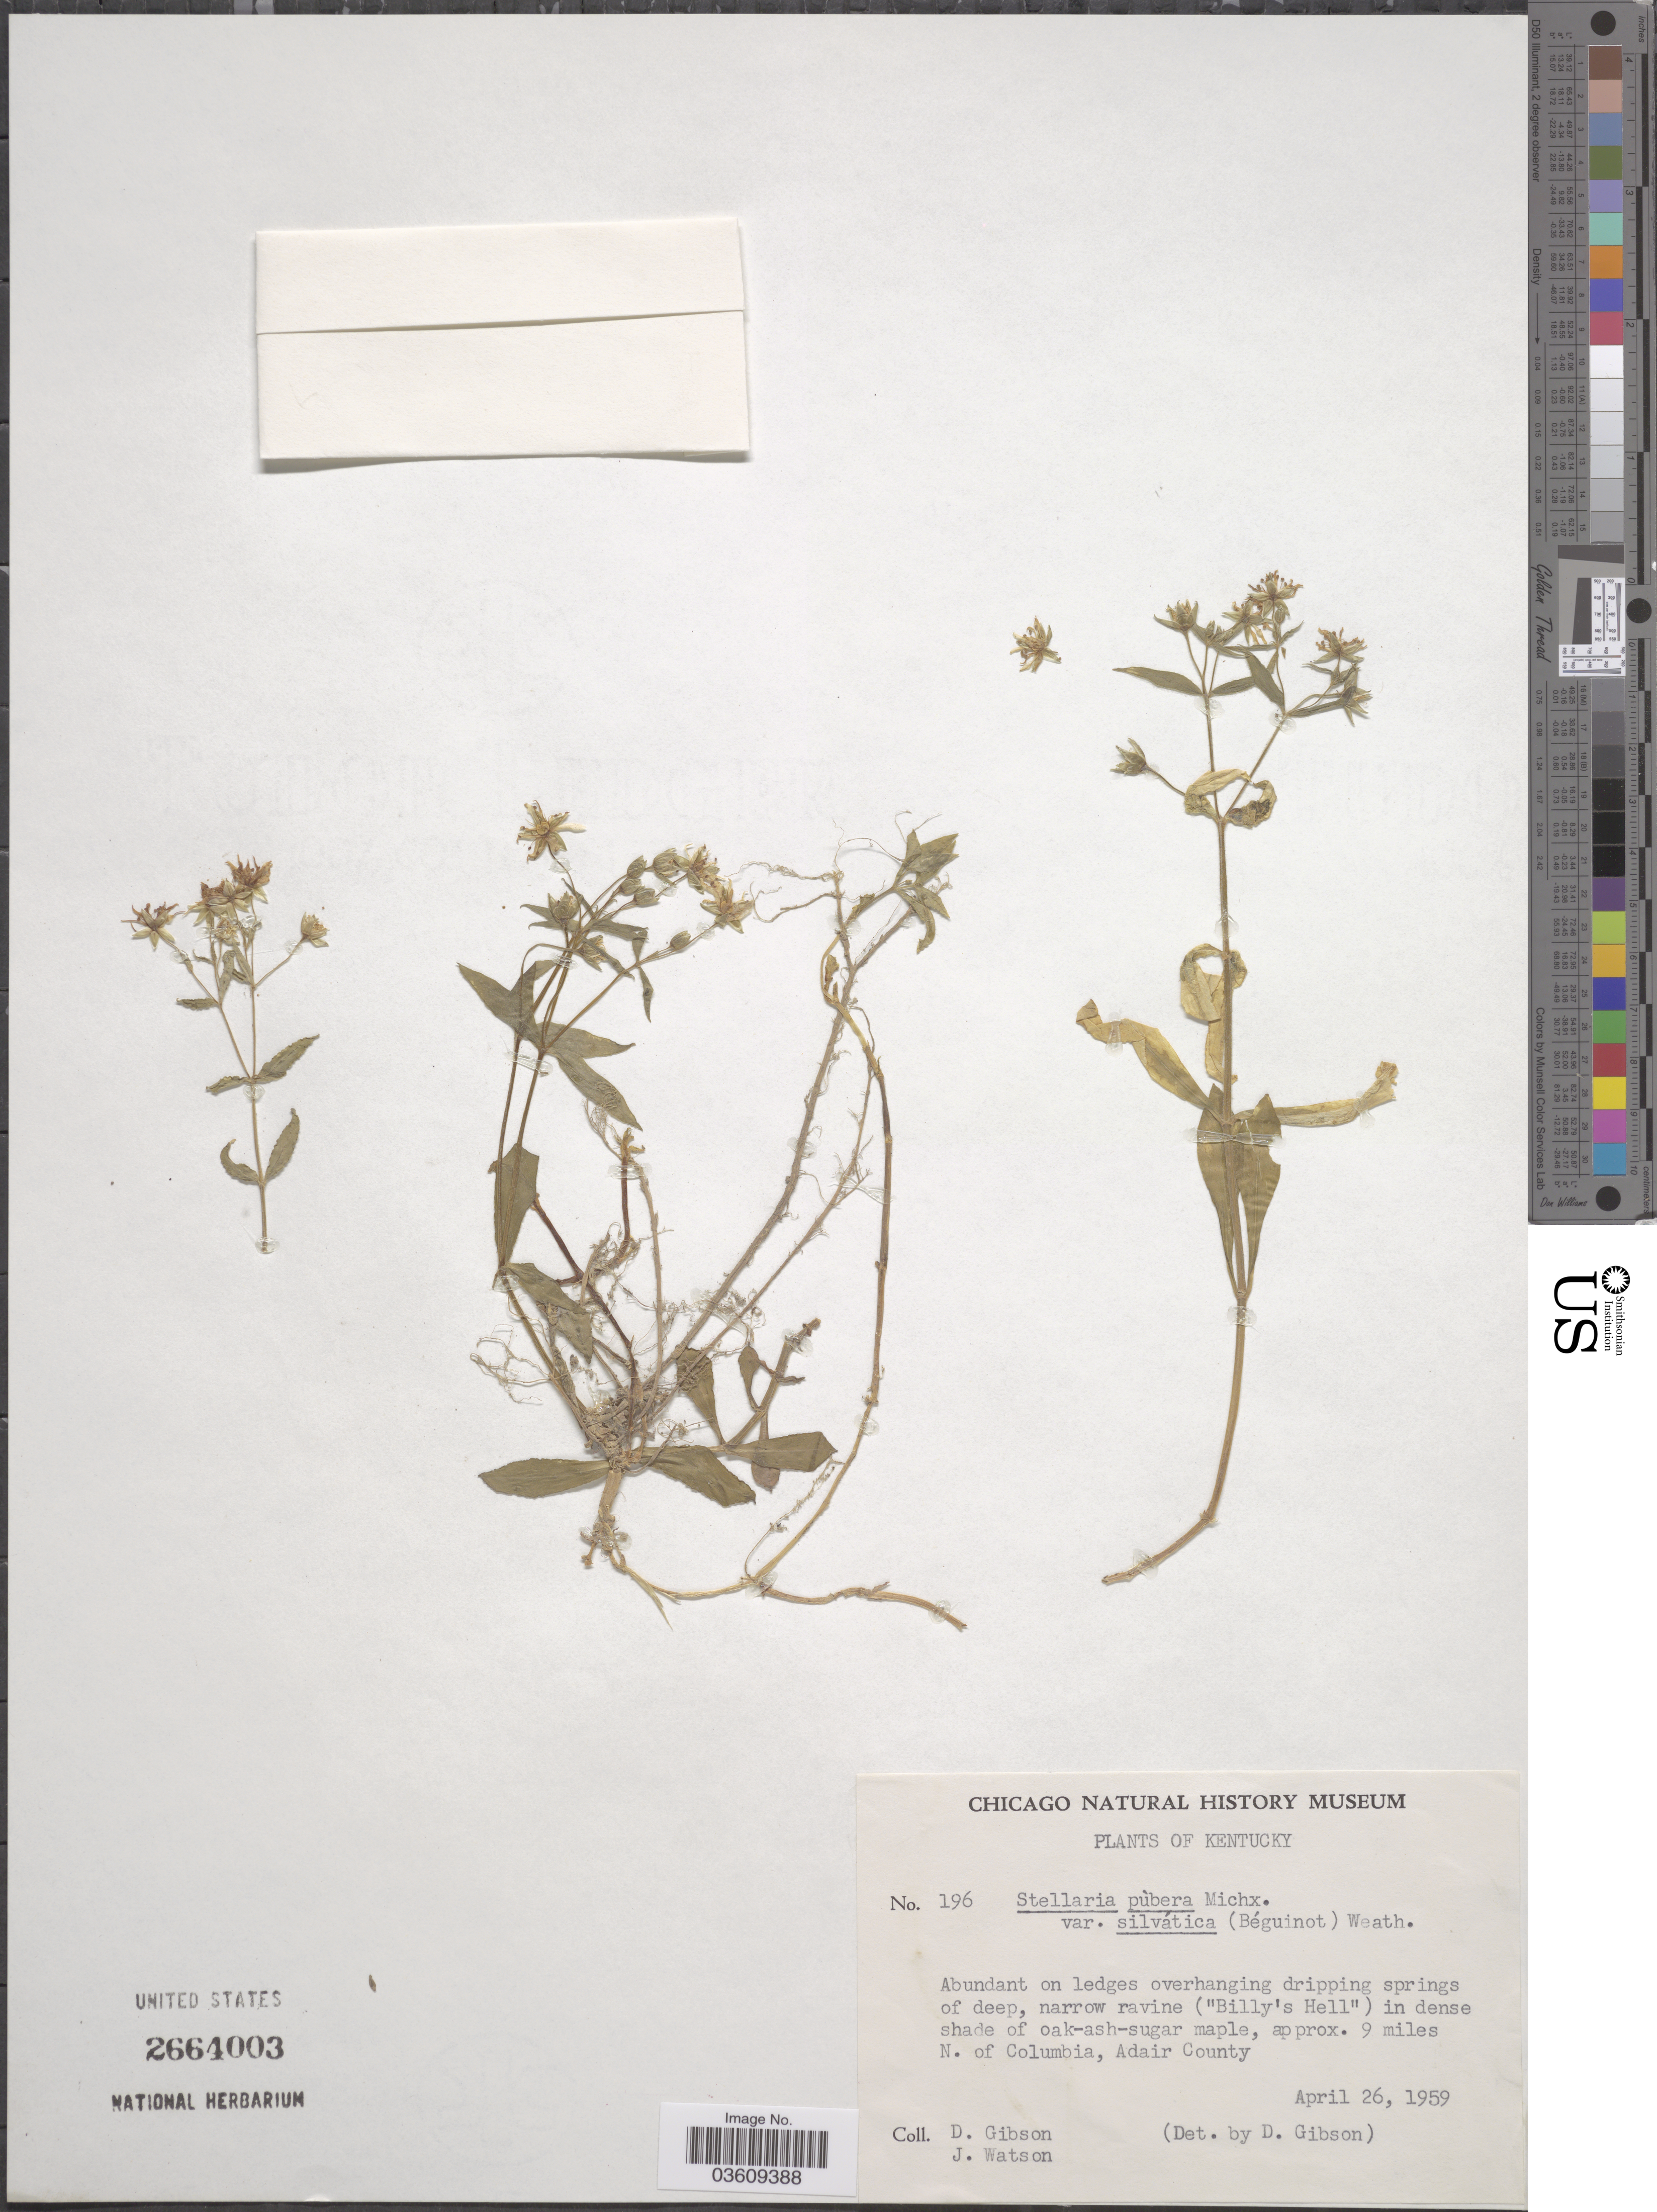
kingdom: Plantae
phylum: Tracheophyta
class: Magnoliopsida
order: Caryophyllales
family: Caryophyllaceae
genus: Stellaria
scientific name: Stellaria pubera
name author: Michx.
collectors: D. Gibson & J. Watson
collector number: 196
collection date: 1959-04-26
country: United States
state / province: Kentucky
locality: Abundant on ledges overhanging dripping springs of deep, narrow ravine ("Billy's Hell") in dense shade of oak-ash-sugar maple, approx. 9 miles N. of Columbia, Adair County.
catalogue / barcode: US 2664003